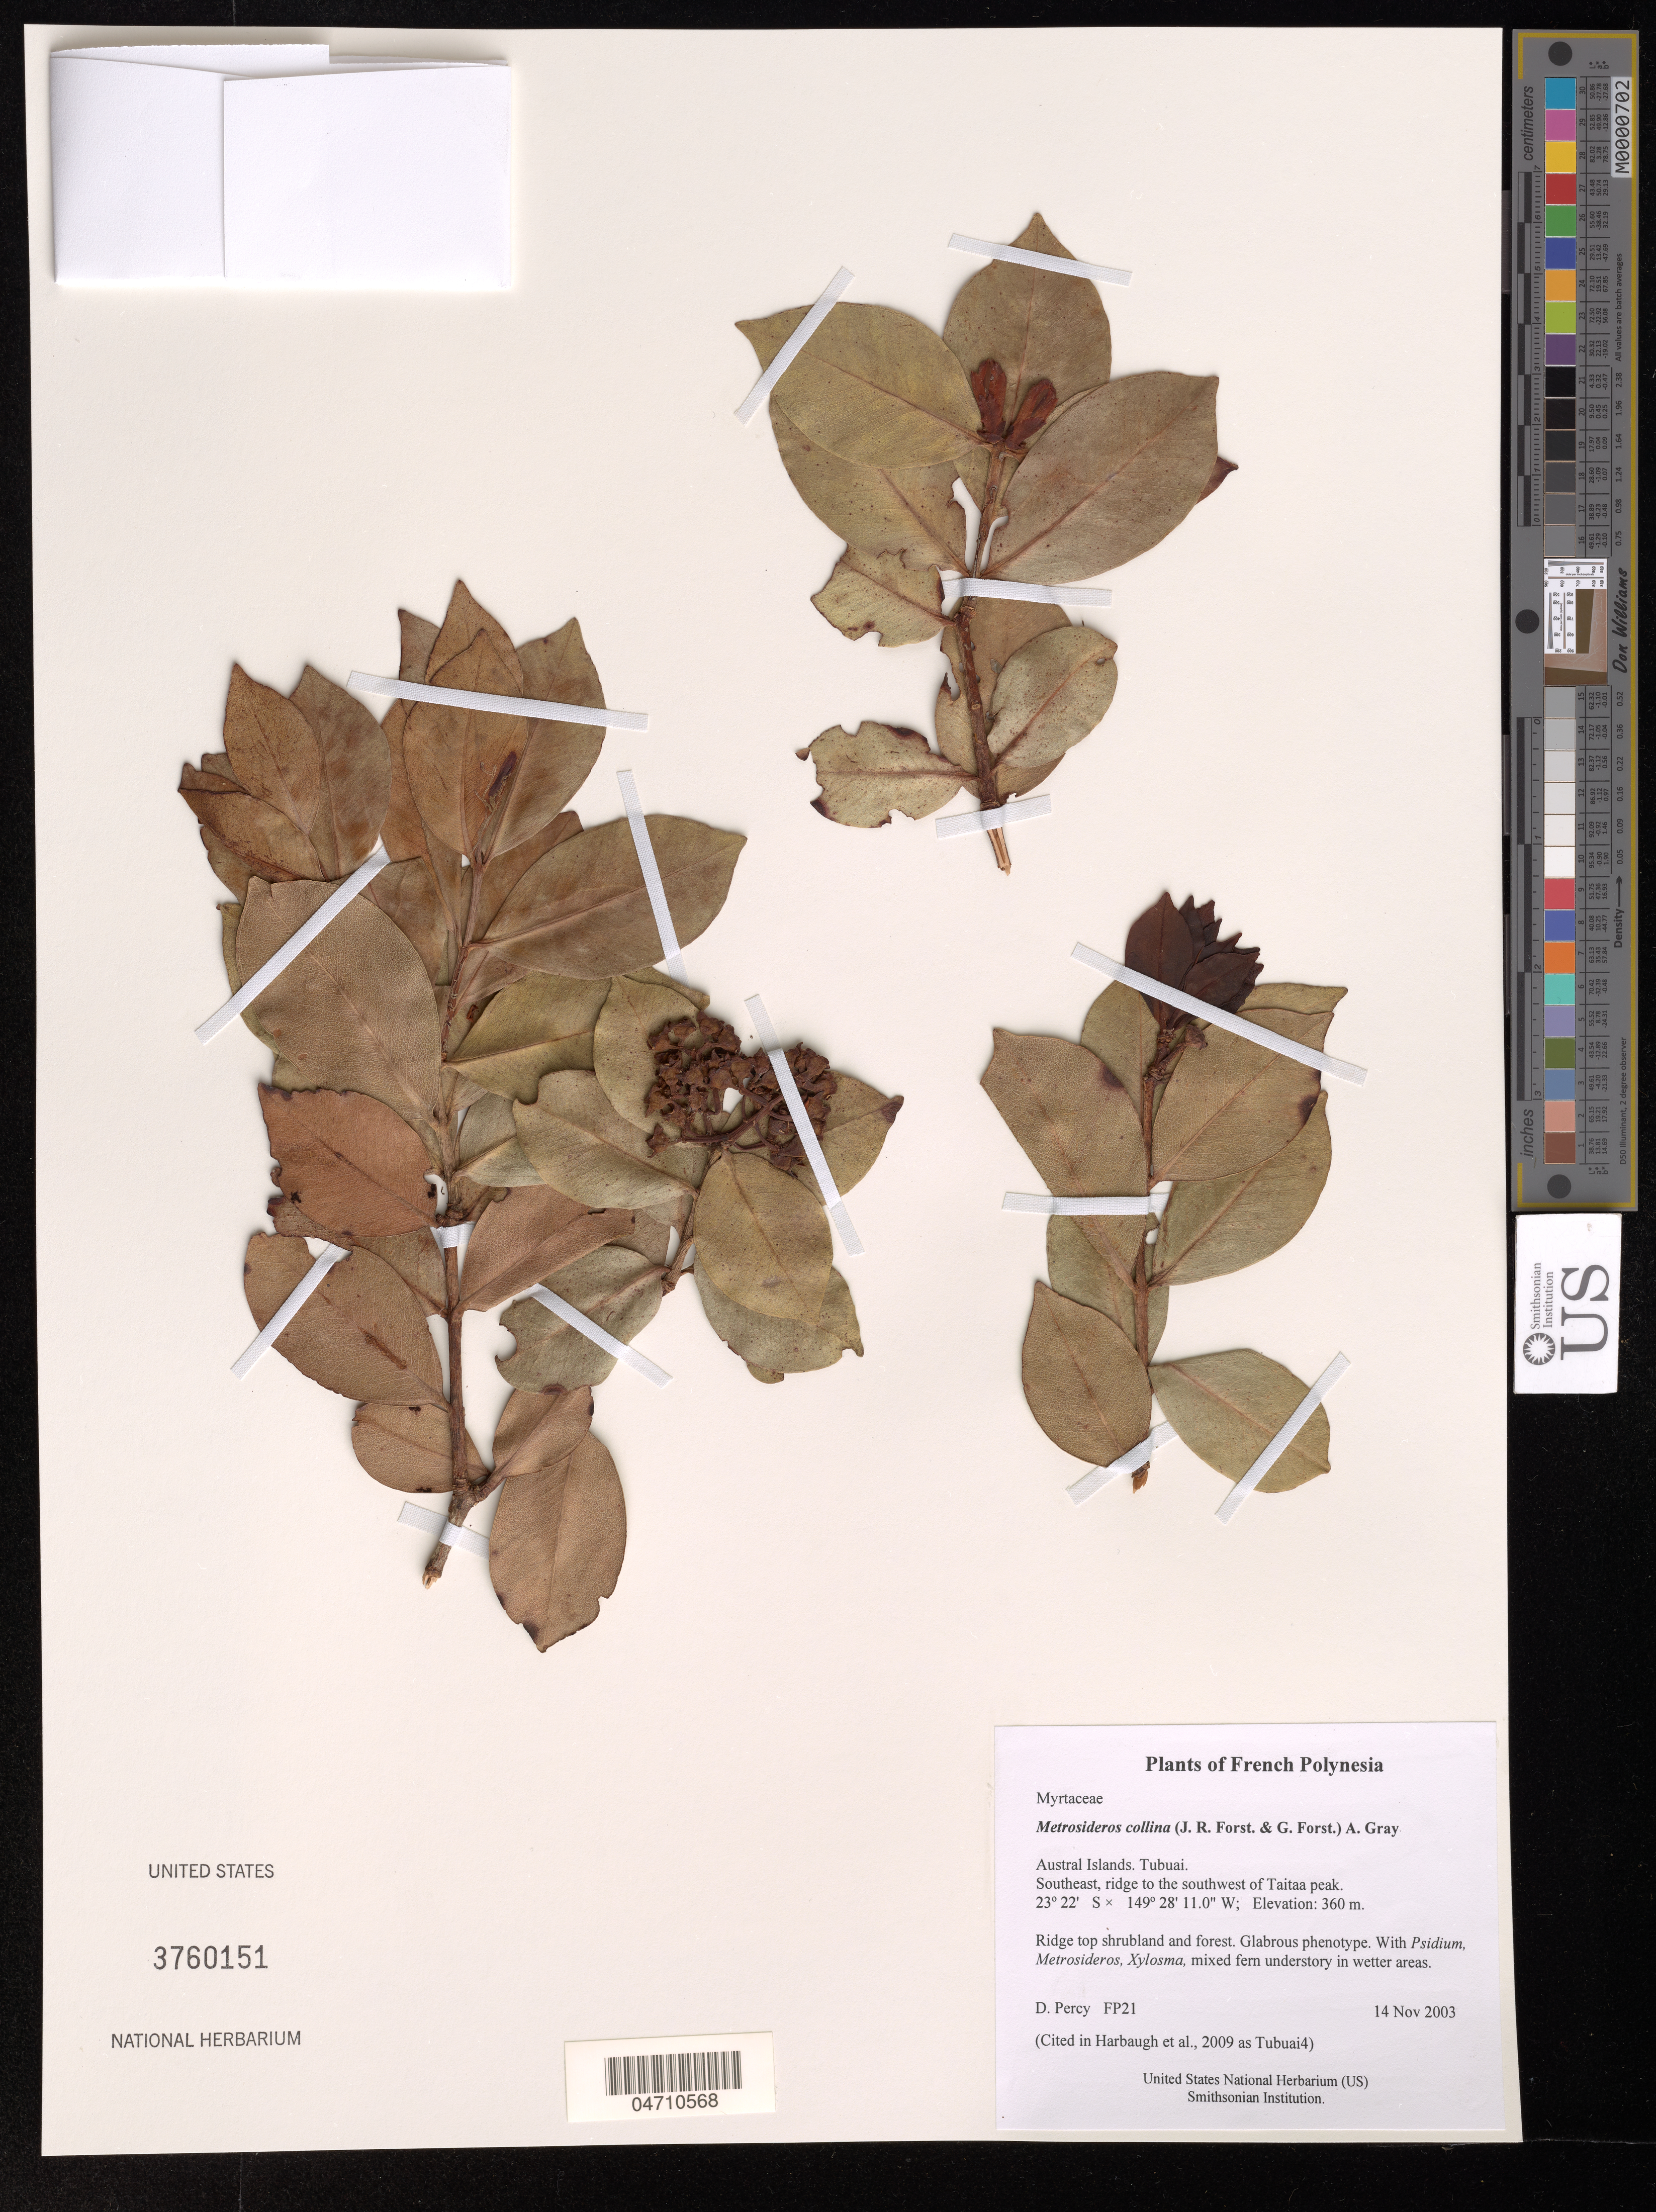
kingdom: Plantae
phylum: Tracheophyta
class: Magnoliopsida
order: Myrtales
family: Myrtaceae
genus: Metrosideros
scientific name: Metrosideros collina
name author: (J.R. Forst. & G. Forst.) A. Gray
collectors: D. Percy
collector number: FP21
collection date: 2003-11-14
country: French Polynesia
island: Tubuai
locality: Southeast, ridge to the southwest of Taitaa peak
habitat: Ridge top shrubland and forest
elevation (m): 360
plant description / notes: Cited in Harbaugh et al., 2009 as Tubuai4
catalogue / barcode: US 3760151